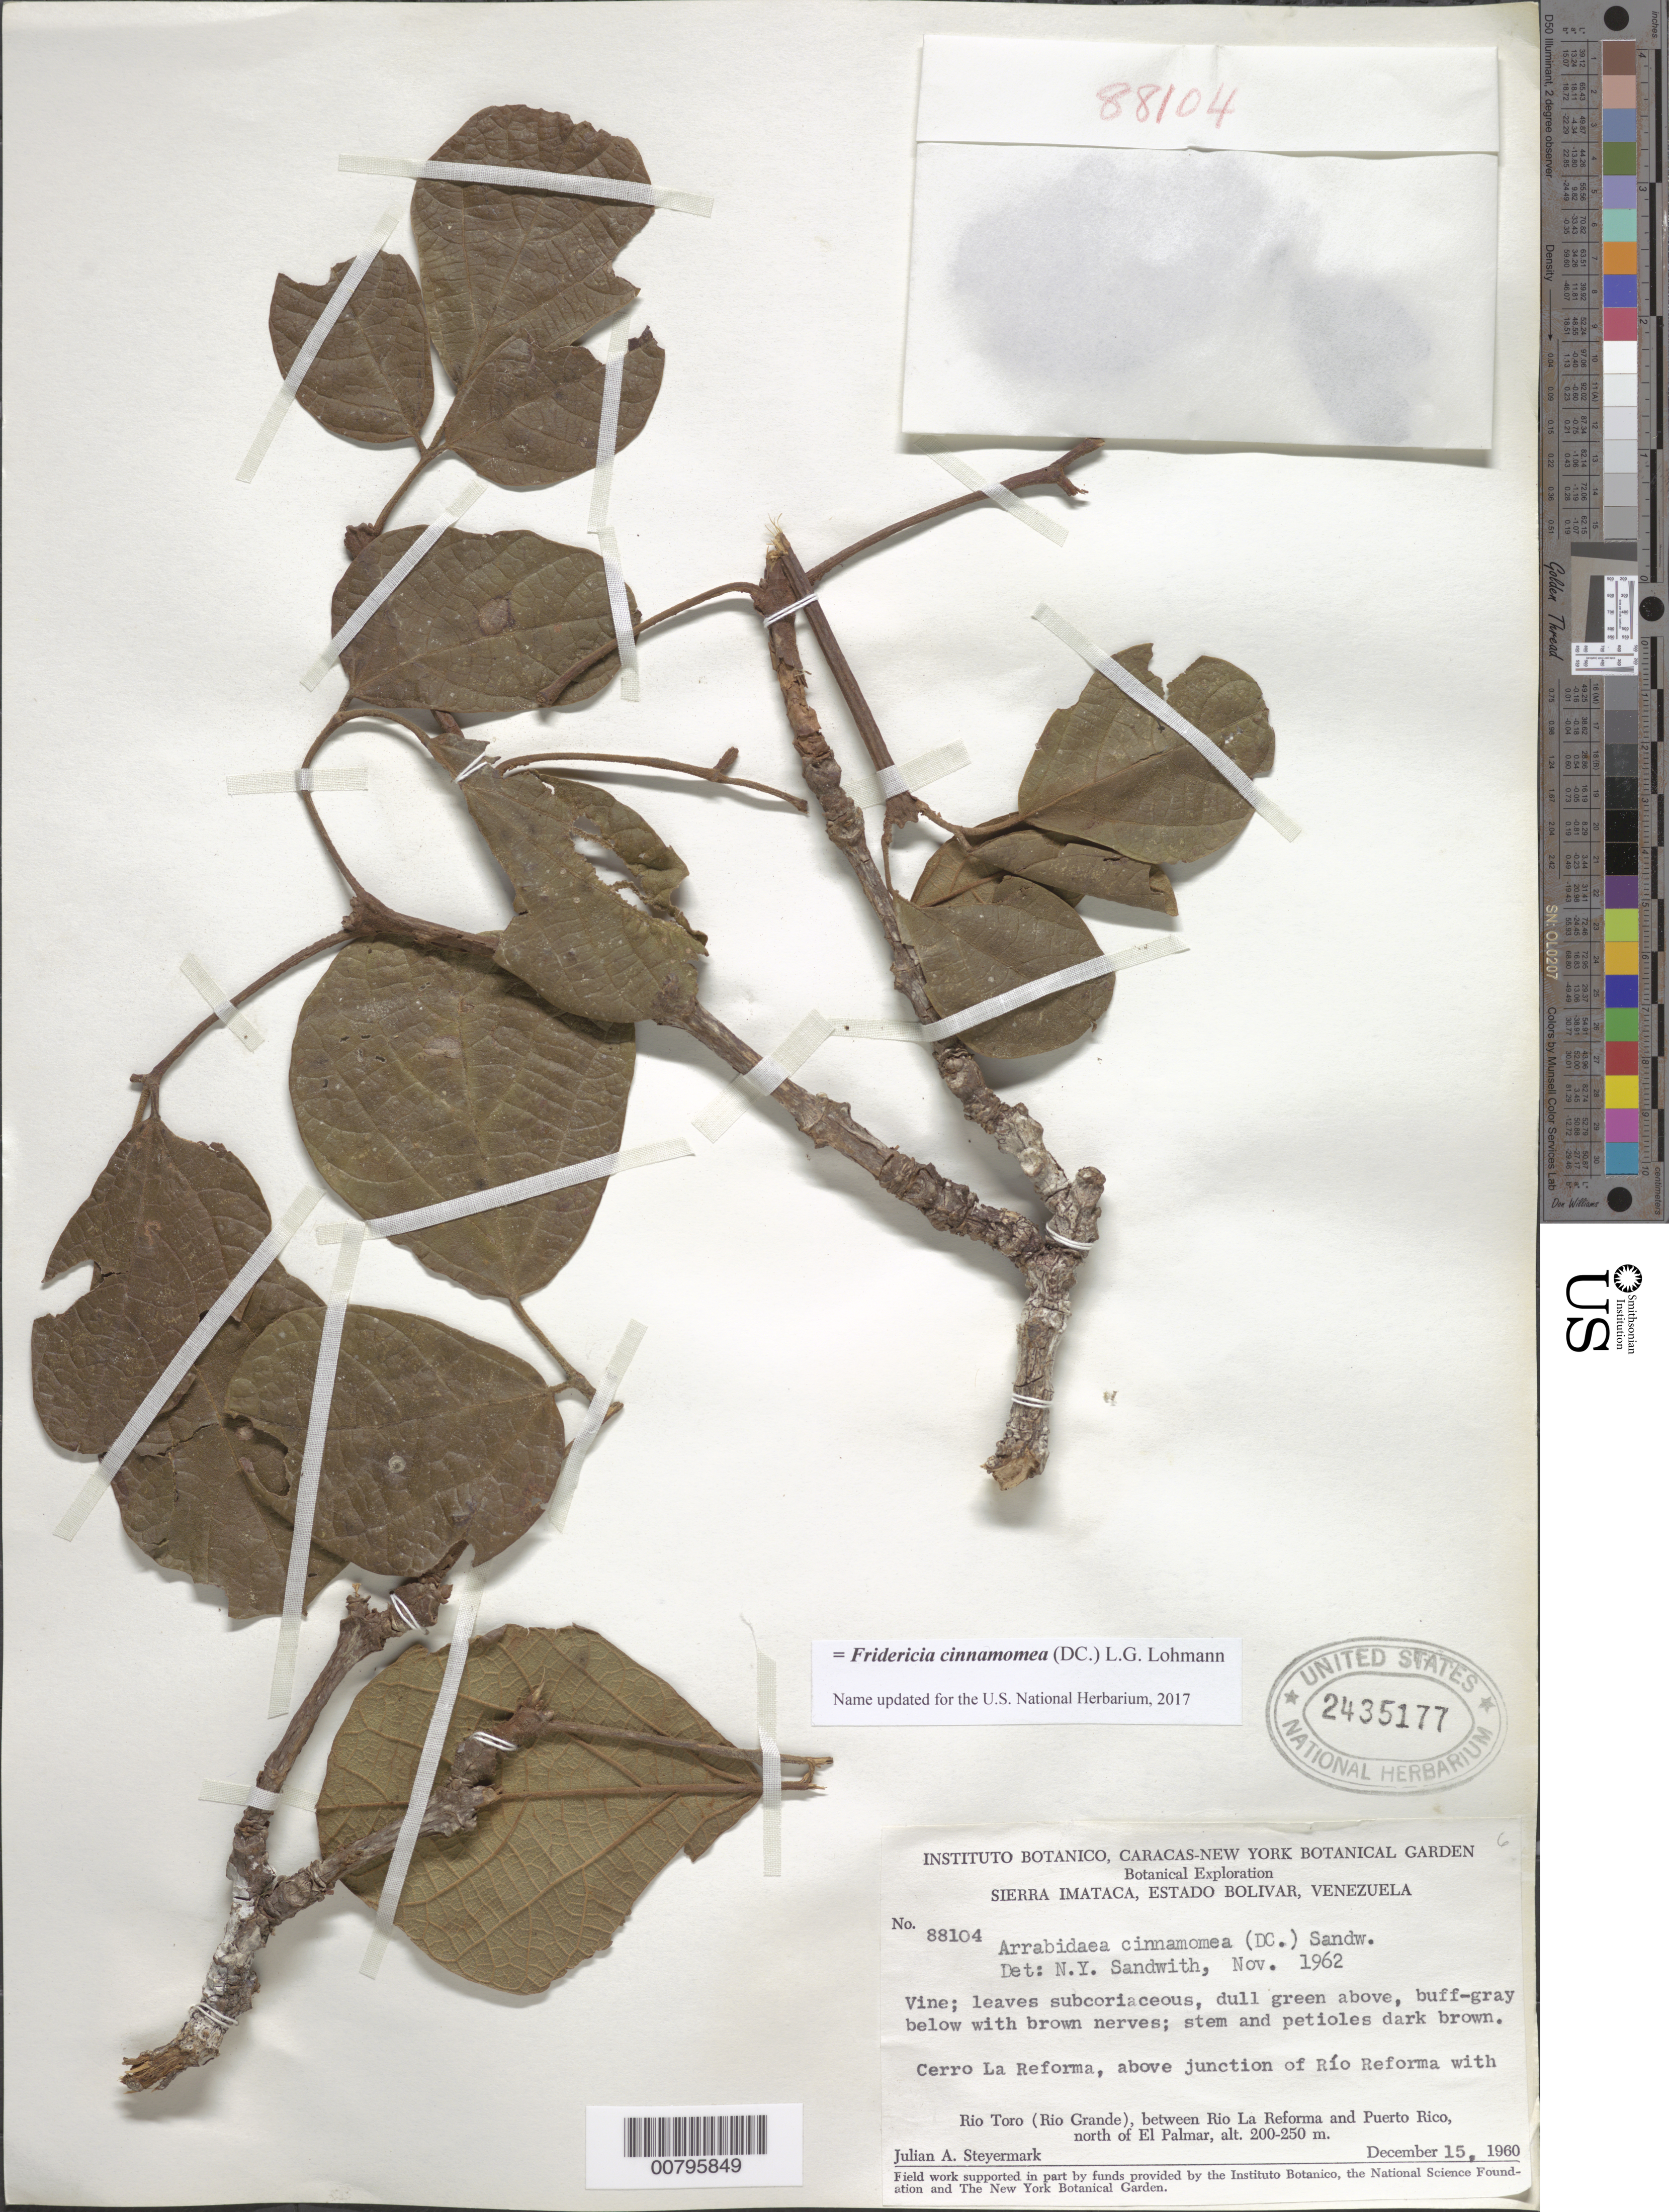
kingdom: Plantae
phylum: Tracheophyta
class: Magnoliopsida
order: Lamiales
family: Bignoniaceae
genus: Fridericia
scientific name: Fridericia cinnamomea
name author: (DC.) L.G. Lohmann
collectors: J. Steyermark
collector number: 88104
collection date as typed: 15-Dec-60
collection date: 1960-12-15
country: Venezuela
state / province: Bolívar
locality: Sierra Imataca; Cerro La Reforma, above junction with Río Reforma with Río Toro (Río Grande), between Río La Reforma and Puerto Rico, N of El Palmar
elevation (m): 200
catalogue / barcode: US 2435177